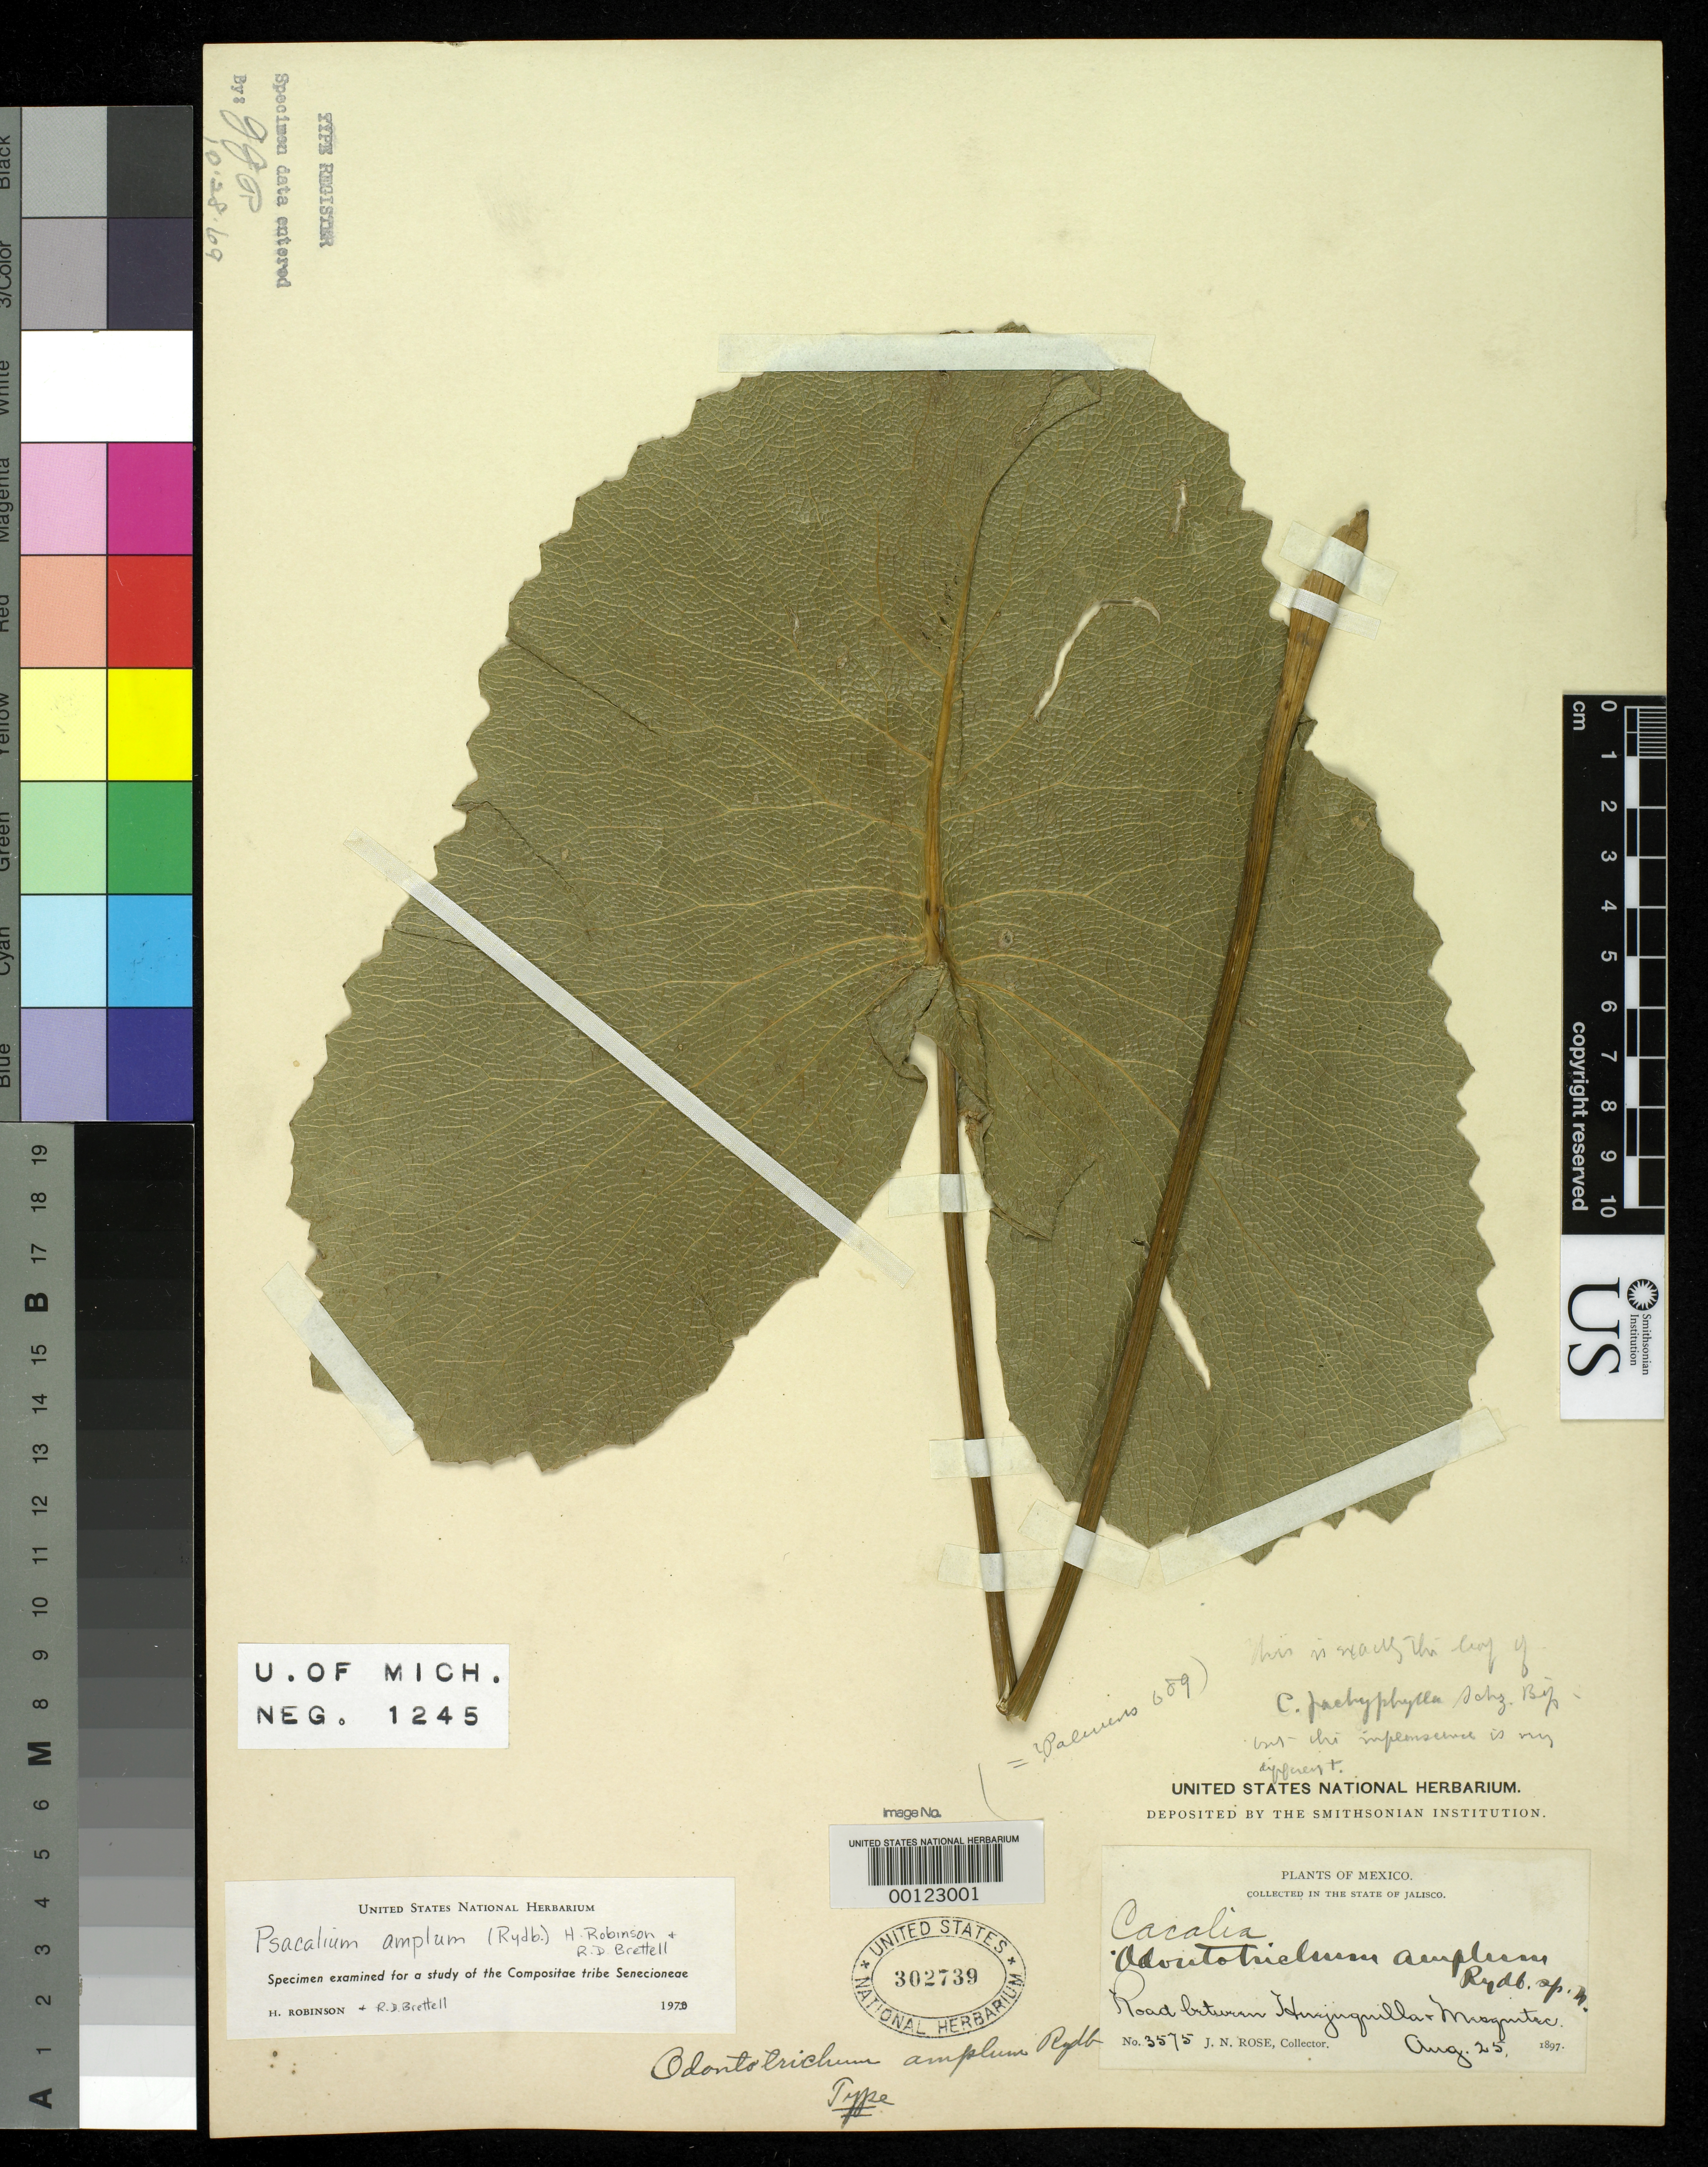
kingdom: Plantae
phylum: Tracheophyta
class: Magnoliopsida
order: Asterales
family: Asteraceae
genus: Odontotrichum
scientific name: Odontotrichum amplum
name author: Rydb.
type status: Holotype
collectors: J. N. Rose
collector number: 3575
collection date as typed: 25 Aug 1897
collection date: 1897-08-25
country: Mexico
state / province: Jalisco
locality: Between Heujuquilla & Mesquitec.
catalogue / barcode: US 302739